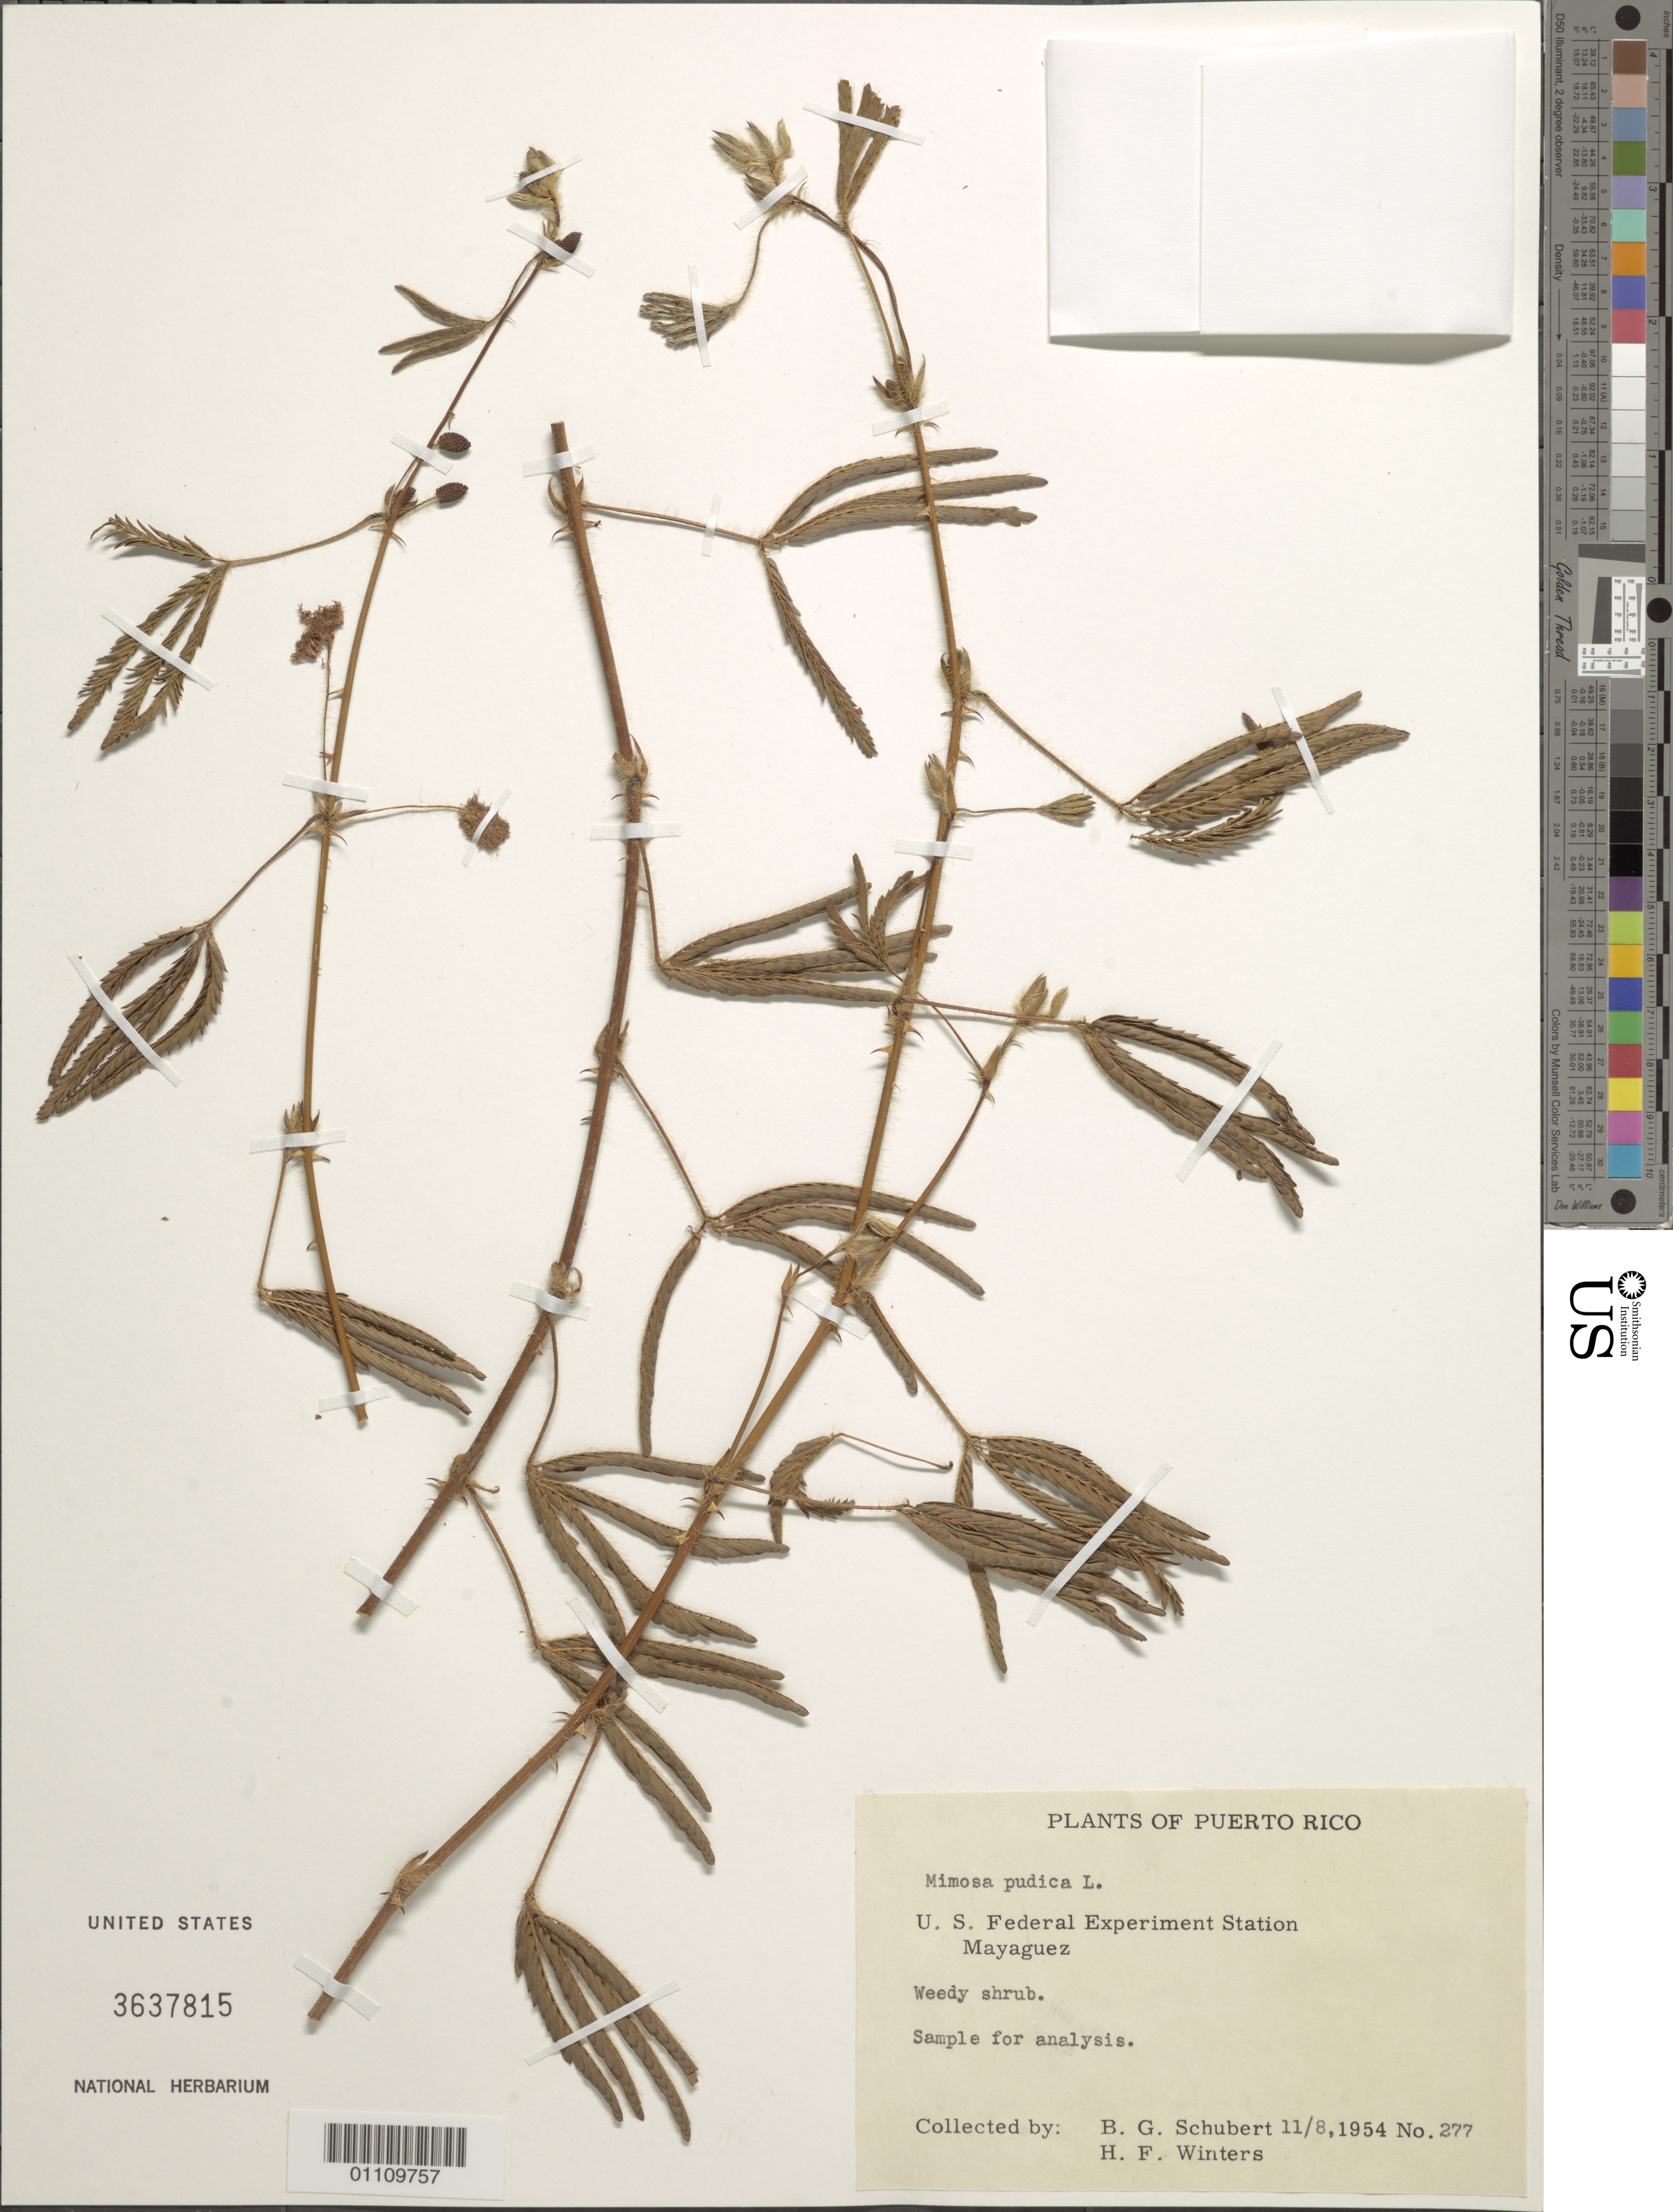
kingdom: Plantae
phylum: Tracheophyta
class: Magnoliopsida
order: Fabales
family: Fabaceae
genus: Mimosa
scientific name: Mimosa pudica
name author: L.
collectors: B. Schubert & H. Winters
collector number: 277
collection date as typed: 08 Nov 1954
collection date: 1954-11-08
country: Puerto Rico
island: Puerto Rico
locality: Mayaguez, U.S. Federal Experimental Station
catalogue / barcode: US 3637815